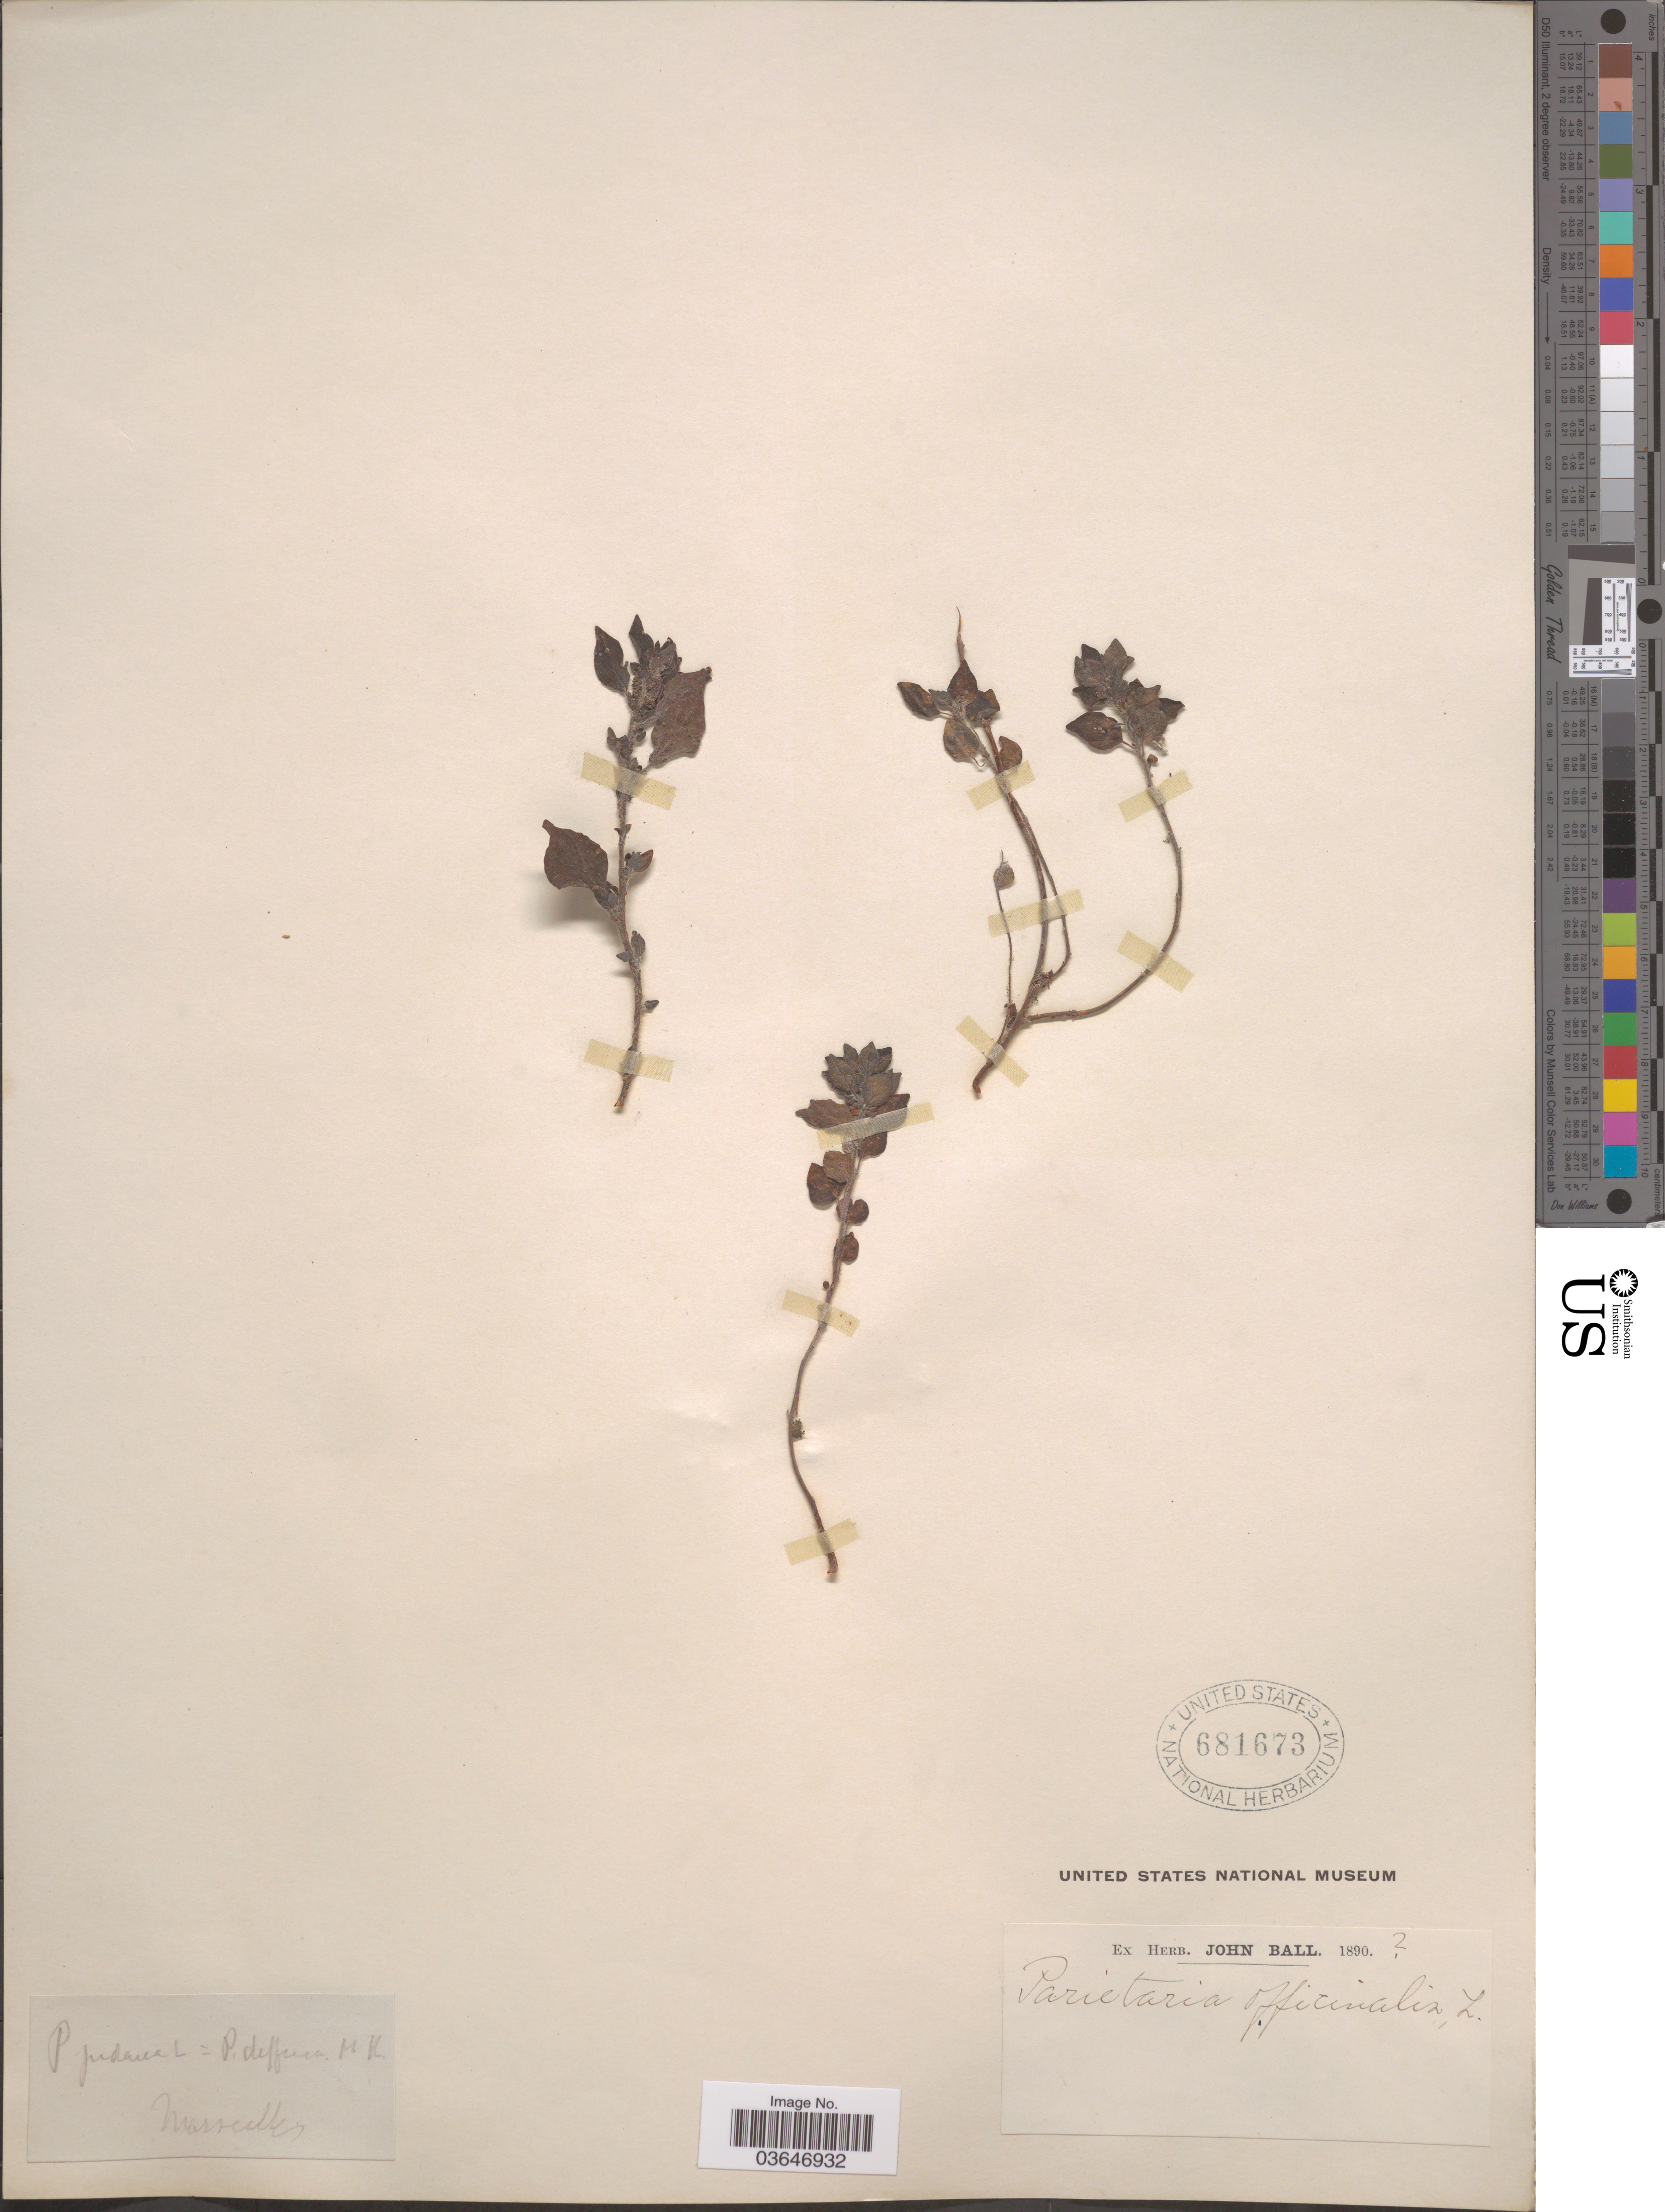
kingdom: Plantae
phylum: Tracheophyta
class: Magnoliopsida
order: Rosales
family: Urticaceae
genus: Parietaria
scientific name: Parietaria officinalis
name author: L.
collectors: ex herb. John Ball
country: France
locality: Marseilles.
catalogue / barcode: US 681673